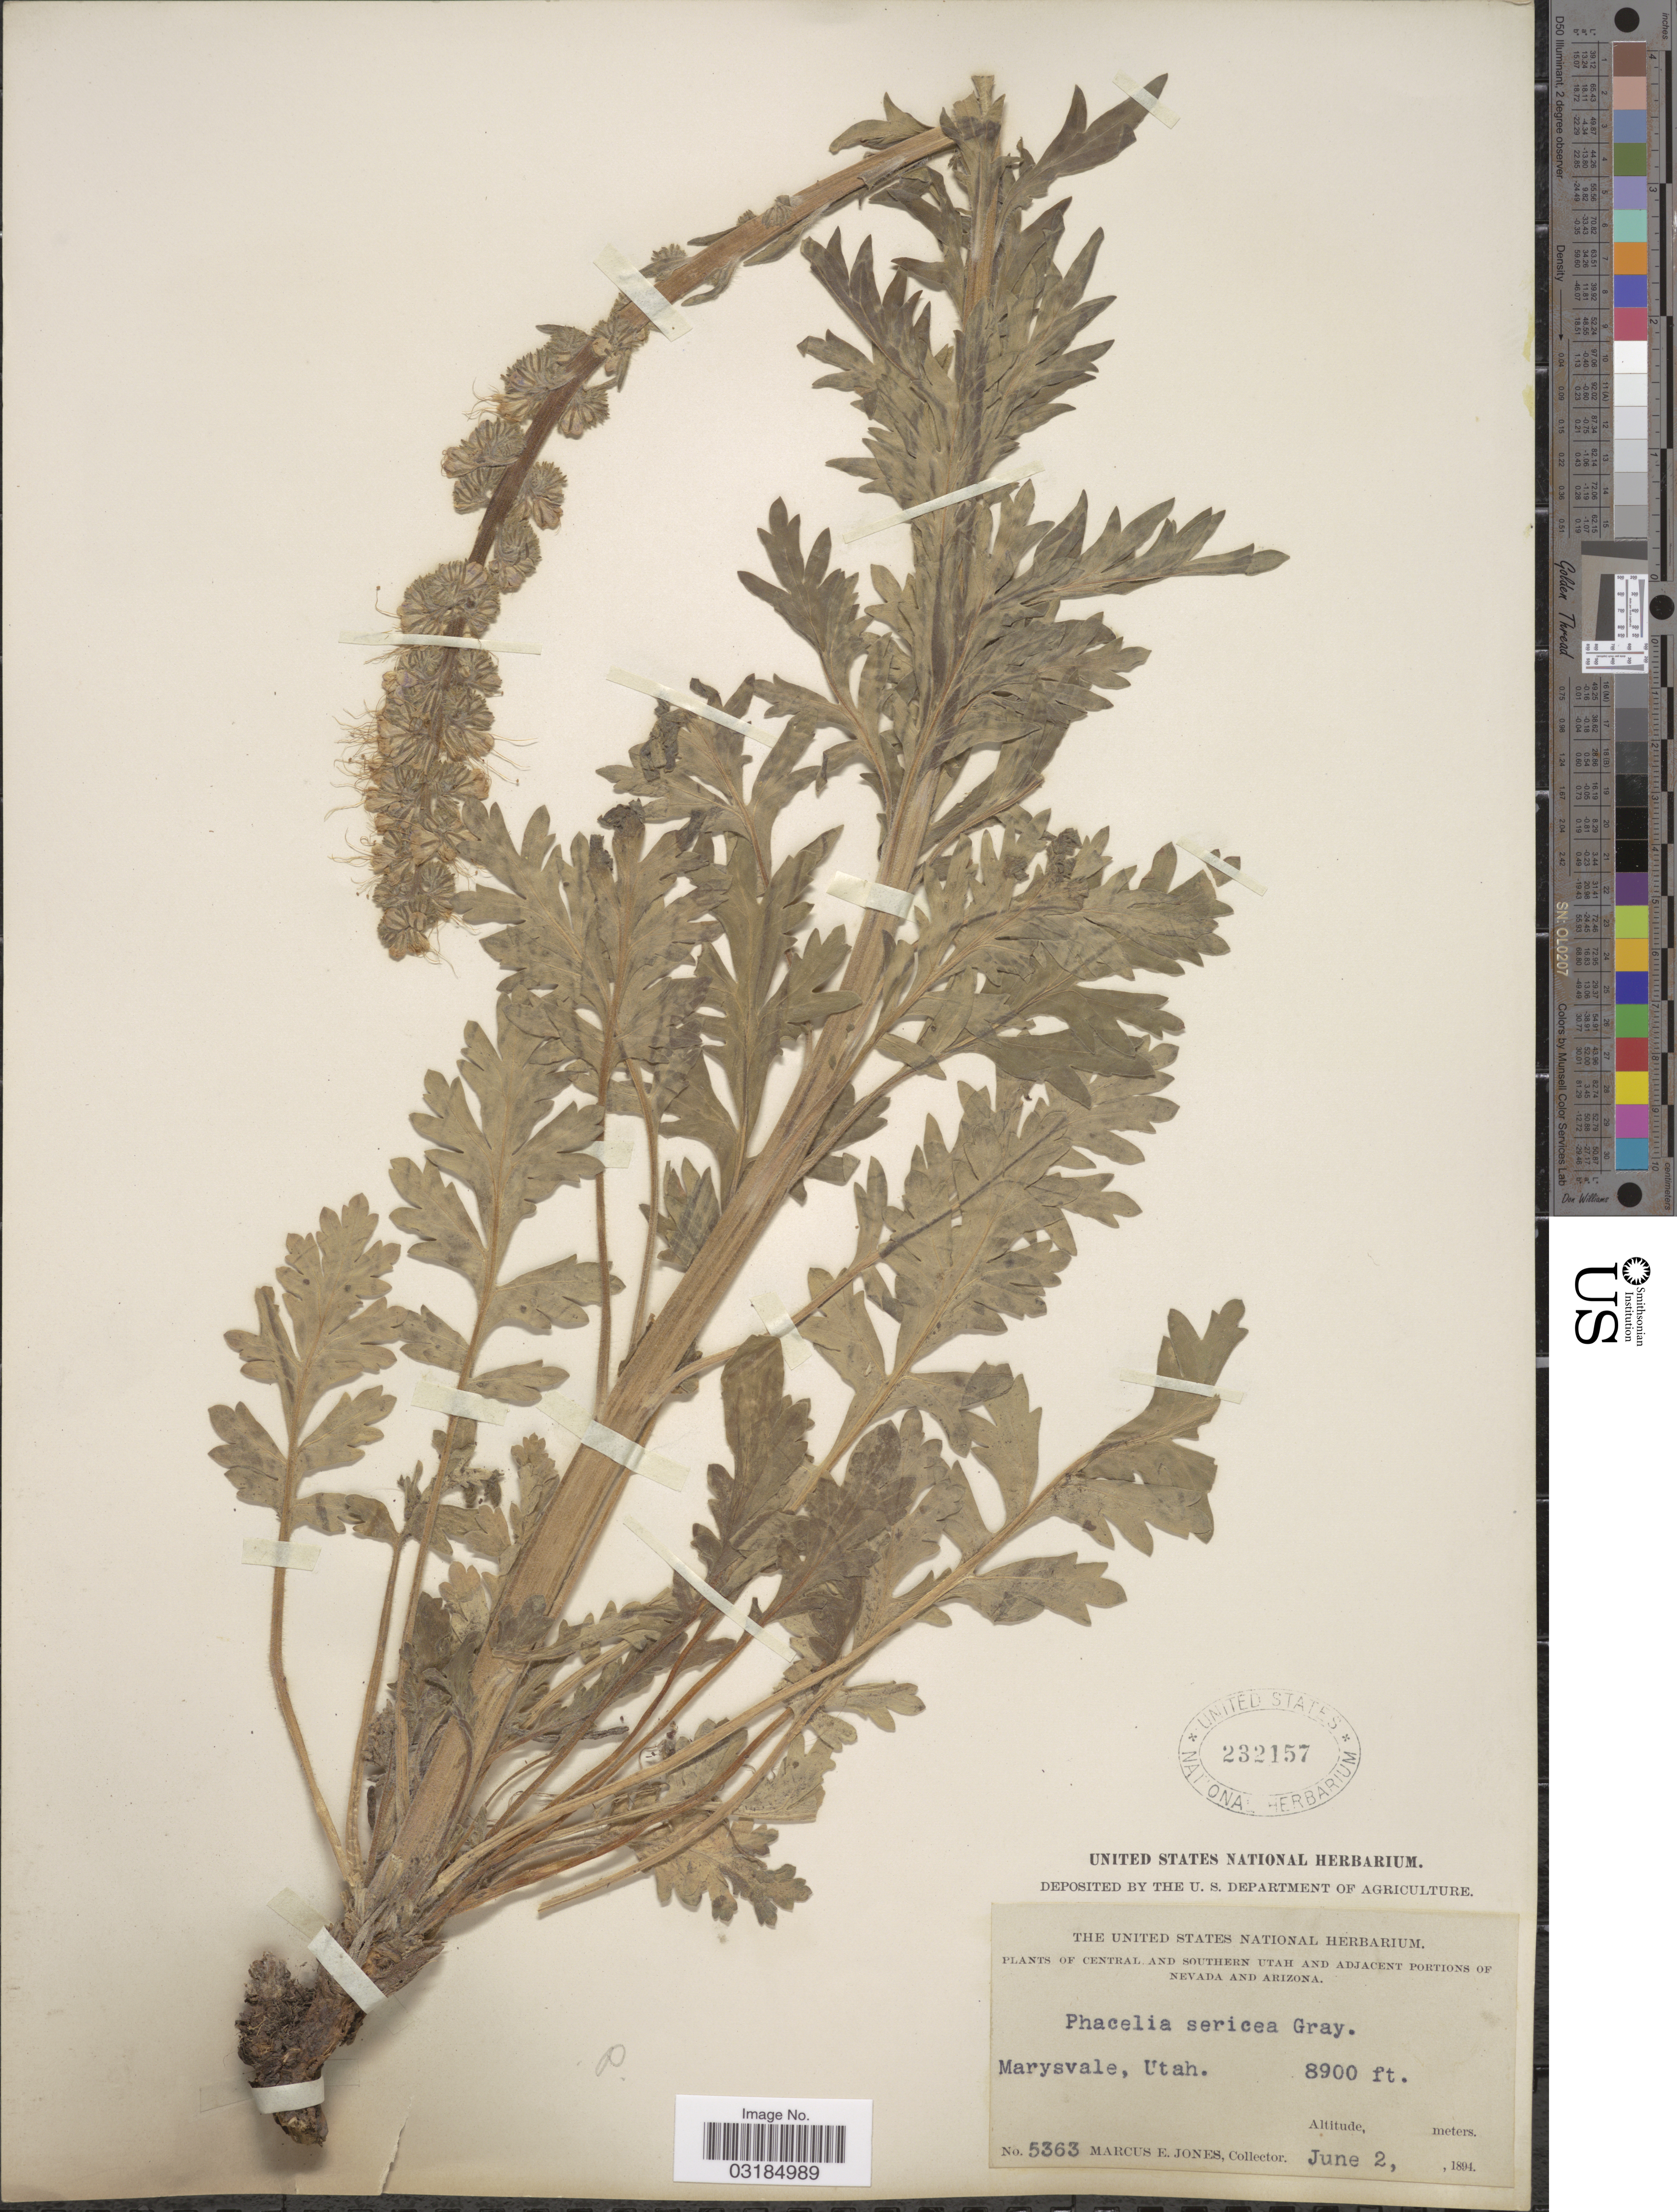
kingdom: Plantae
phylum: Tracheophyta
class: Magnoliopsida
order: Boraginales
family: Hydrophyllaceae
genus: Phacelia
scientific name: Phacelia ciliosa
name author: Rydb.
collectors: M. E. Jones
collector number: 5363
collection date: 1894-06-02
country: United States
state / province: Utah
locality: Central and Southern Utah. Marysvale.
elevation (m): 2713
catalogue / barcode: US 232157